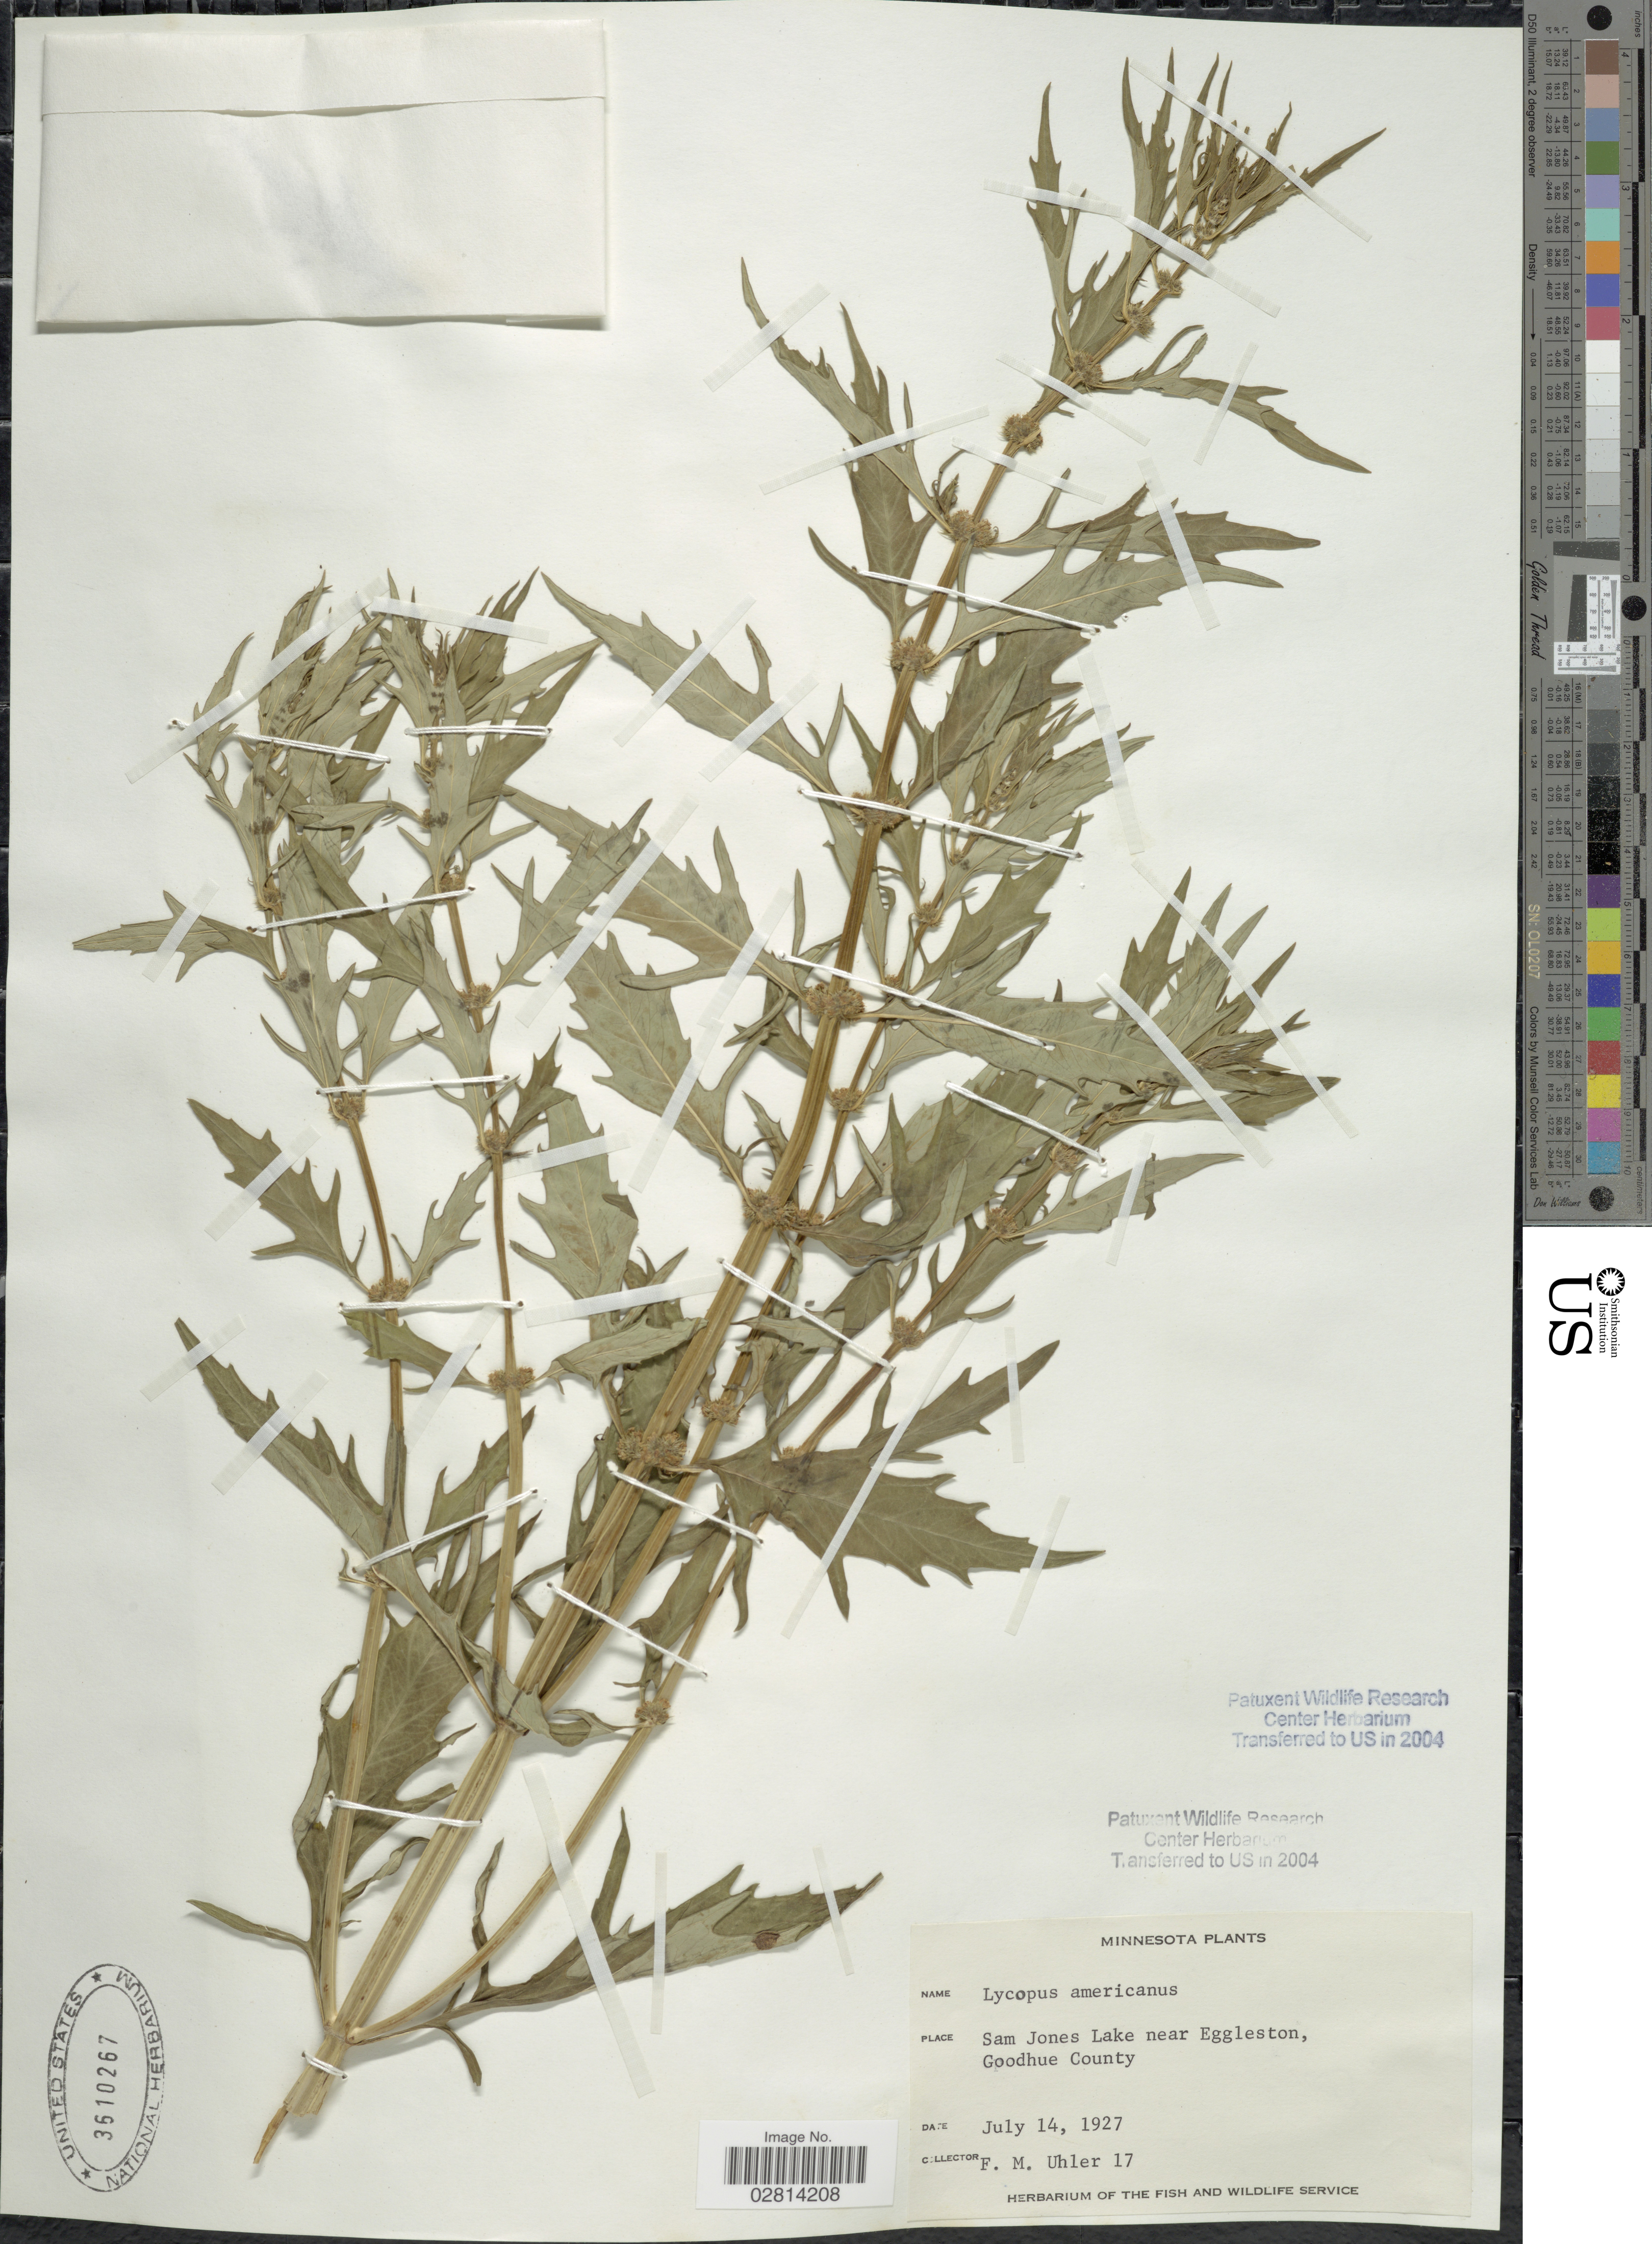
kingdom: Plantae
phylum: Tracheophyta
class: Magnoliopsida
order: Lamiales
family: Lamiaceae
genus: Lycopus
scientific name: Lycopus americanus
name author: Muhl. ex W.P.C. Barton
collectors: F. M. Uhler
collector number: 17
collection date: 1927-07-14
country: United States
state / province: Minnesota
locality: Sam Jones Lake near Eggleston, Goodhue County.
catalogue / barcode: US 3610267